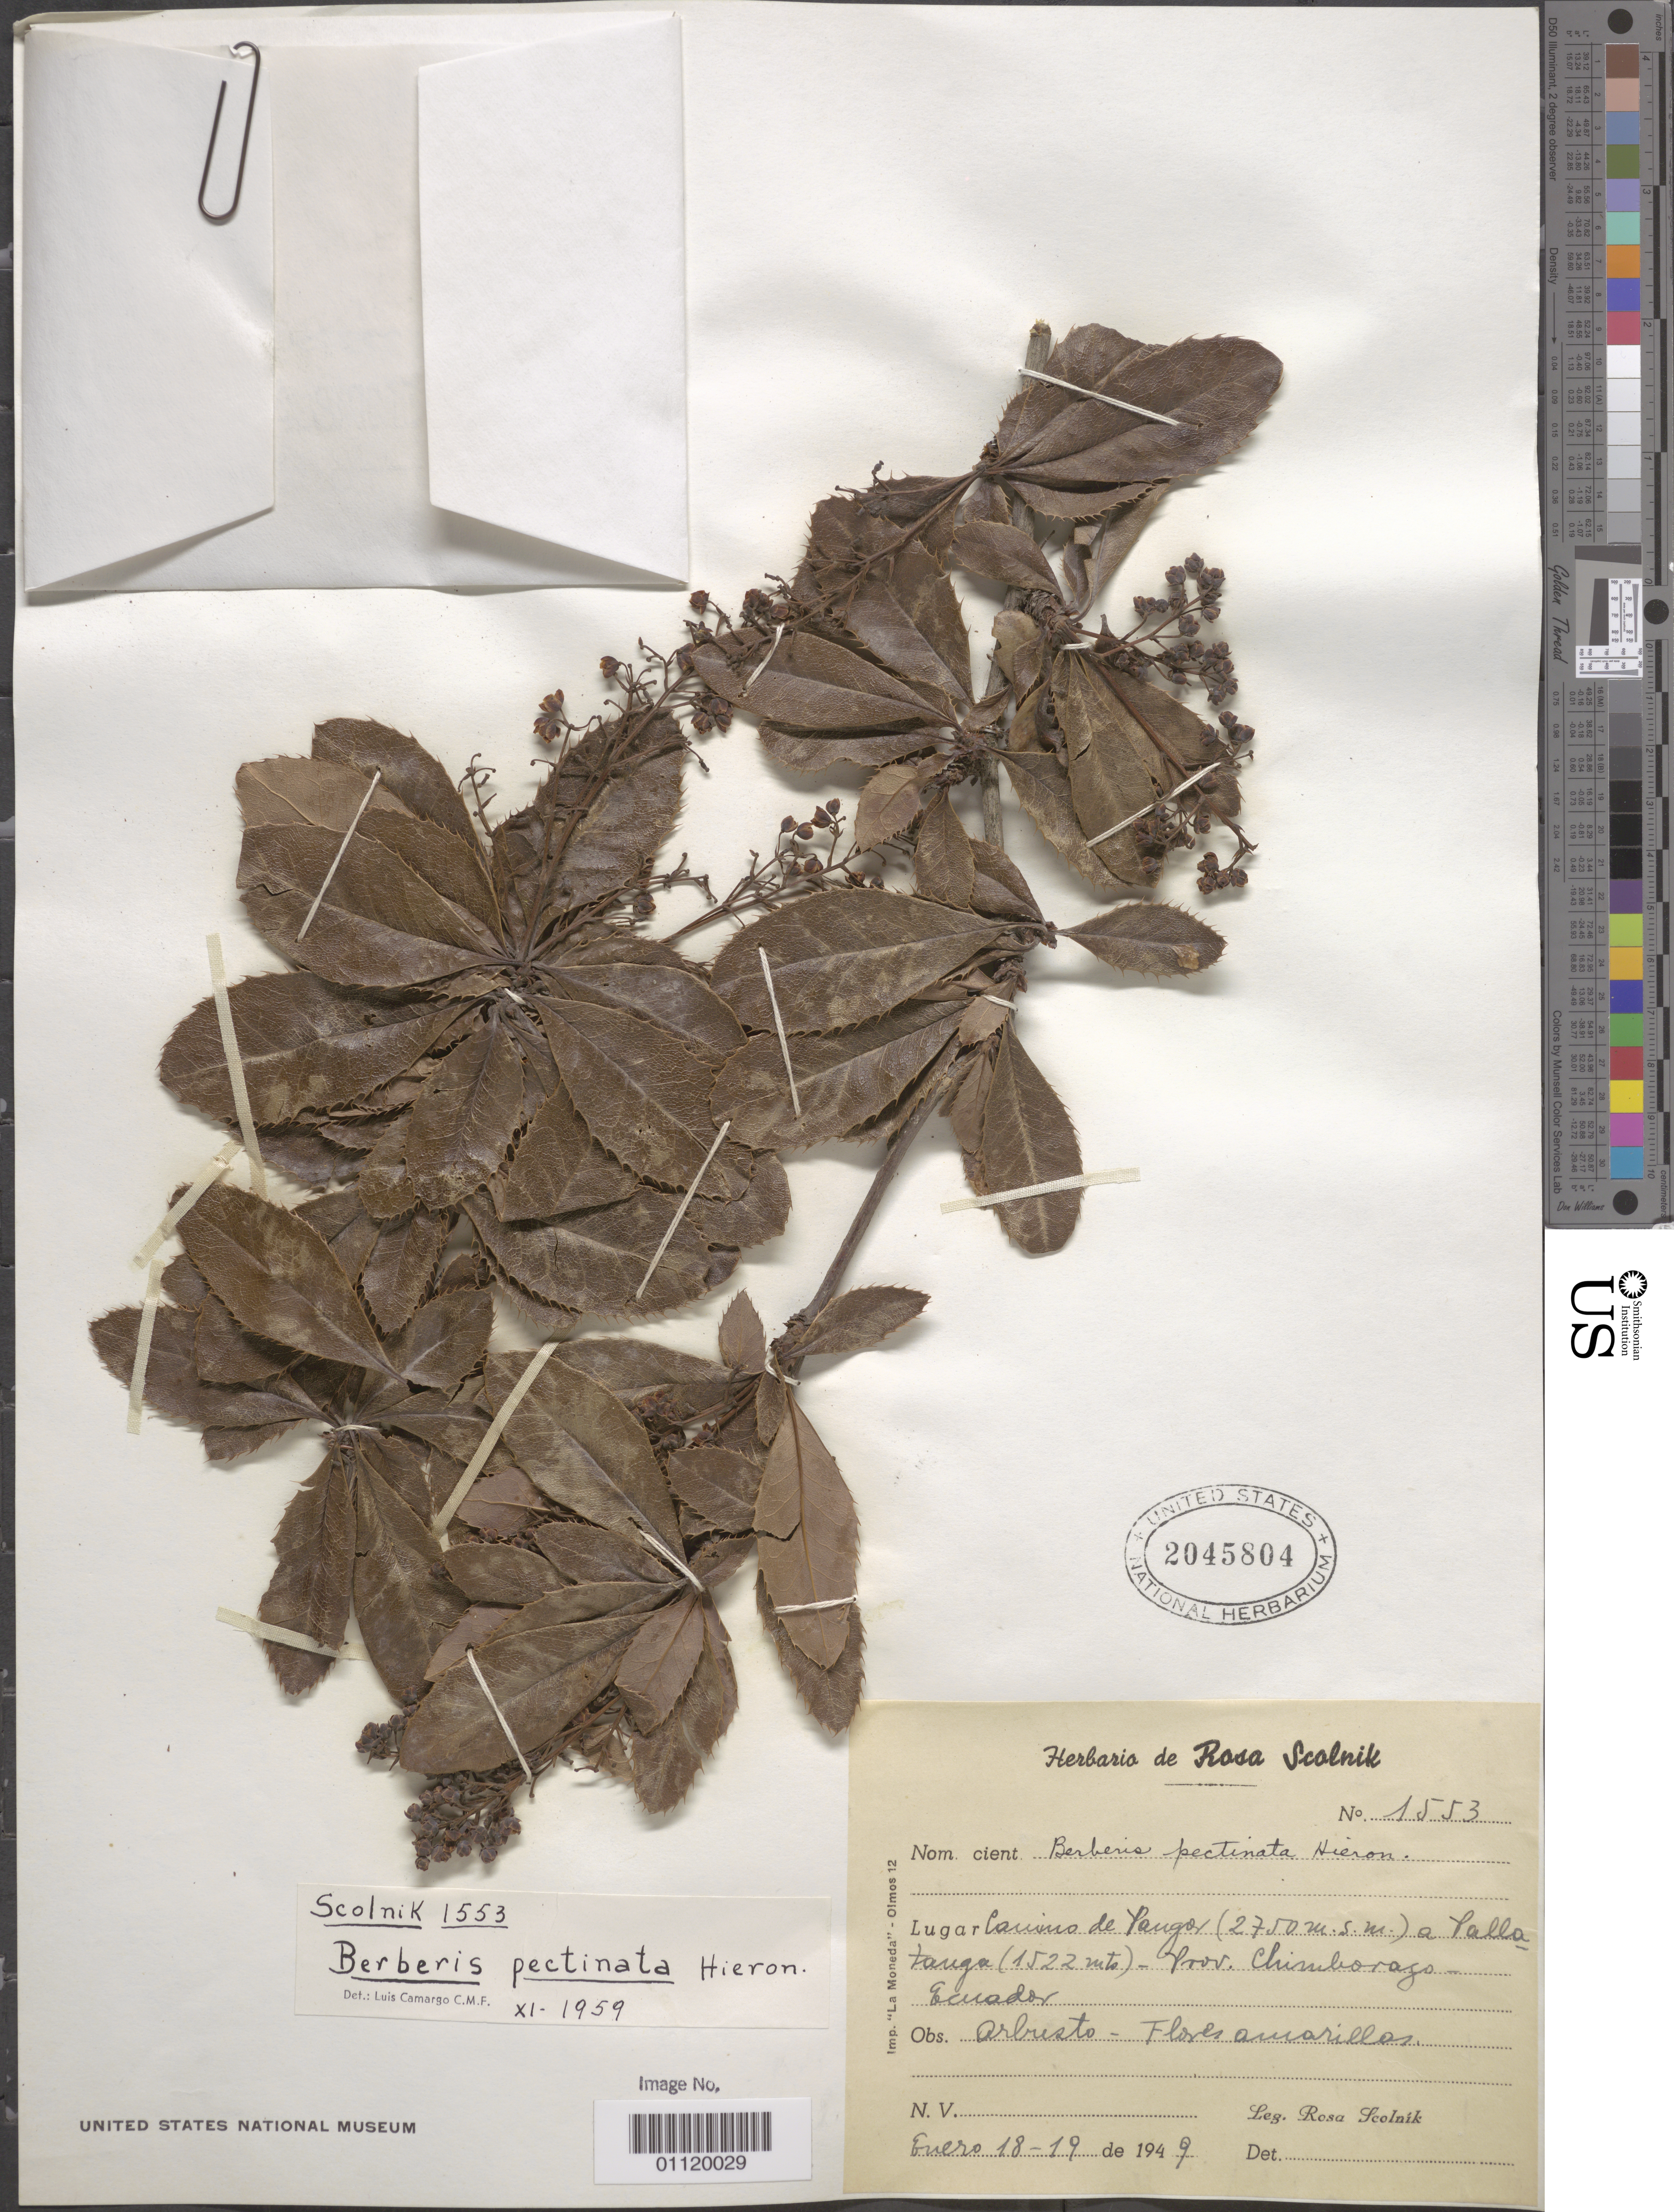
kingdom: Plantae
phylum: Tracheophyta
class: Magnoliopsida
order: Ranunculales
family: Berberidaceae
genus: Berberis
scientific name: Berberis pectinata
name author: Hieron.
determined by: Ulloa Ulloa, C.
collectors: R. Scolnik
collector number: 1553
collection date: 1949-01-18/1949-01-19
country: Ecuador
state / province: Chimborazo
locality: Road from Pangor (2750 m. s. m.) to Pallatanga (1522 meters).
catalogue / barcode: US 2045804